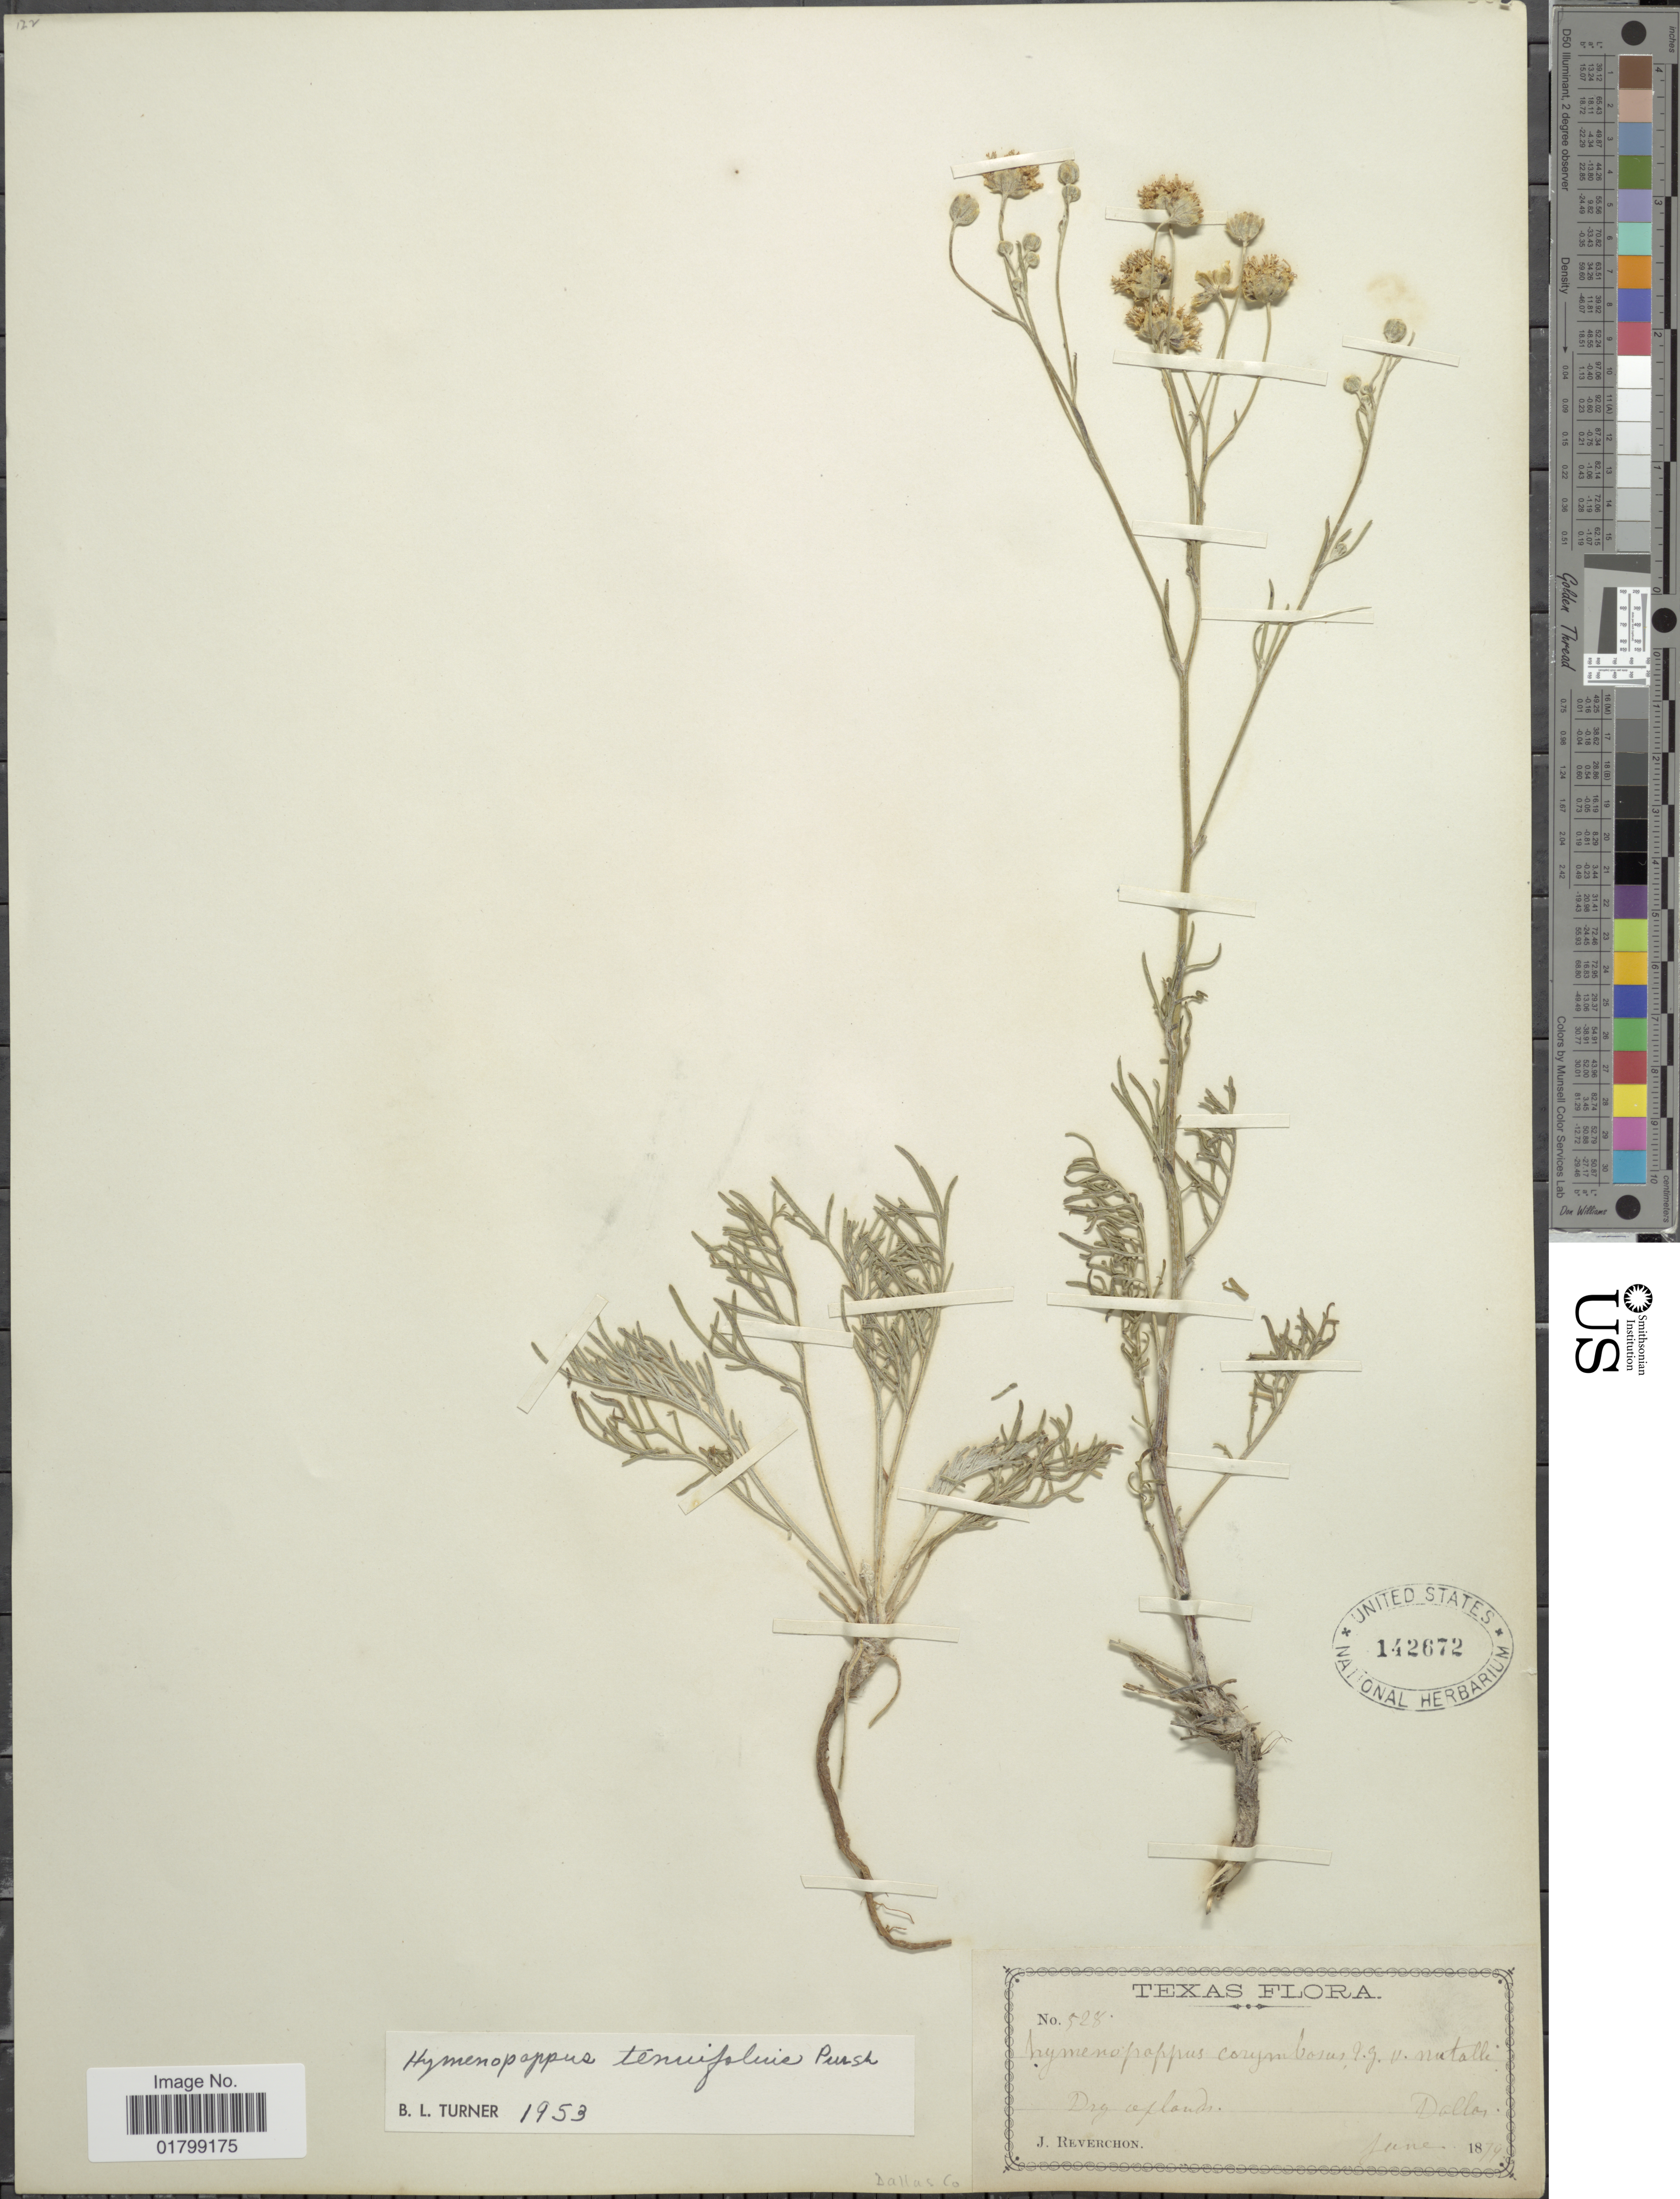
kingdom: Plantae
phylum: Tracheophyta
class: Magnoliopsida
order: Asterales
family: Asteraceae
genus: Hymenopappus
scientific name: Hymenopappus tenuifolius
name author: Pursh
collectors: J. Reverchon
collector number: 528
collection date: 1879-06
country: United States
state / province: Texas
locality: Dallas, Dallas Co.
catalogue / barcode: US 142672